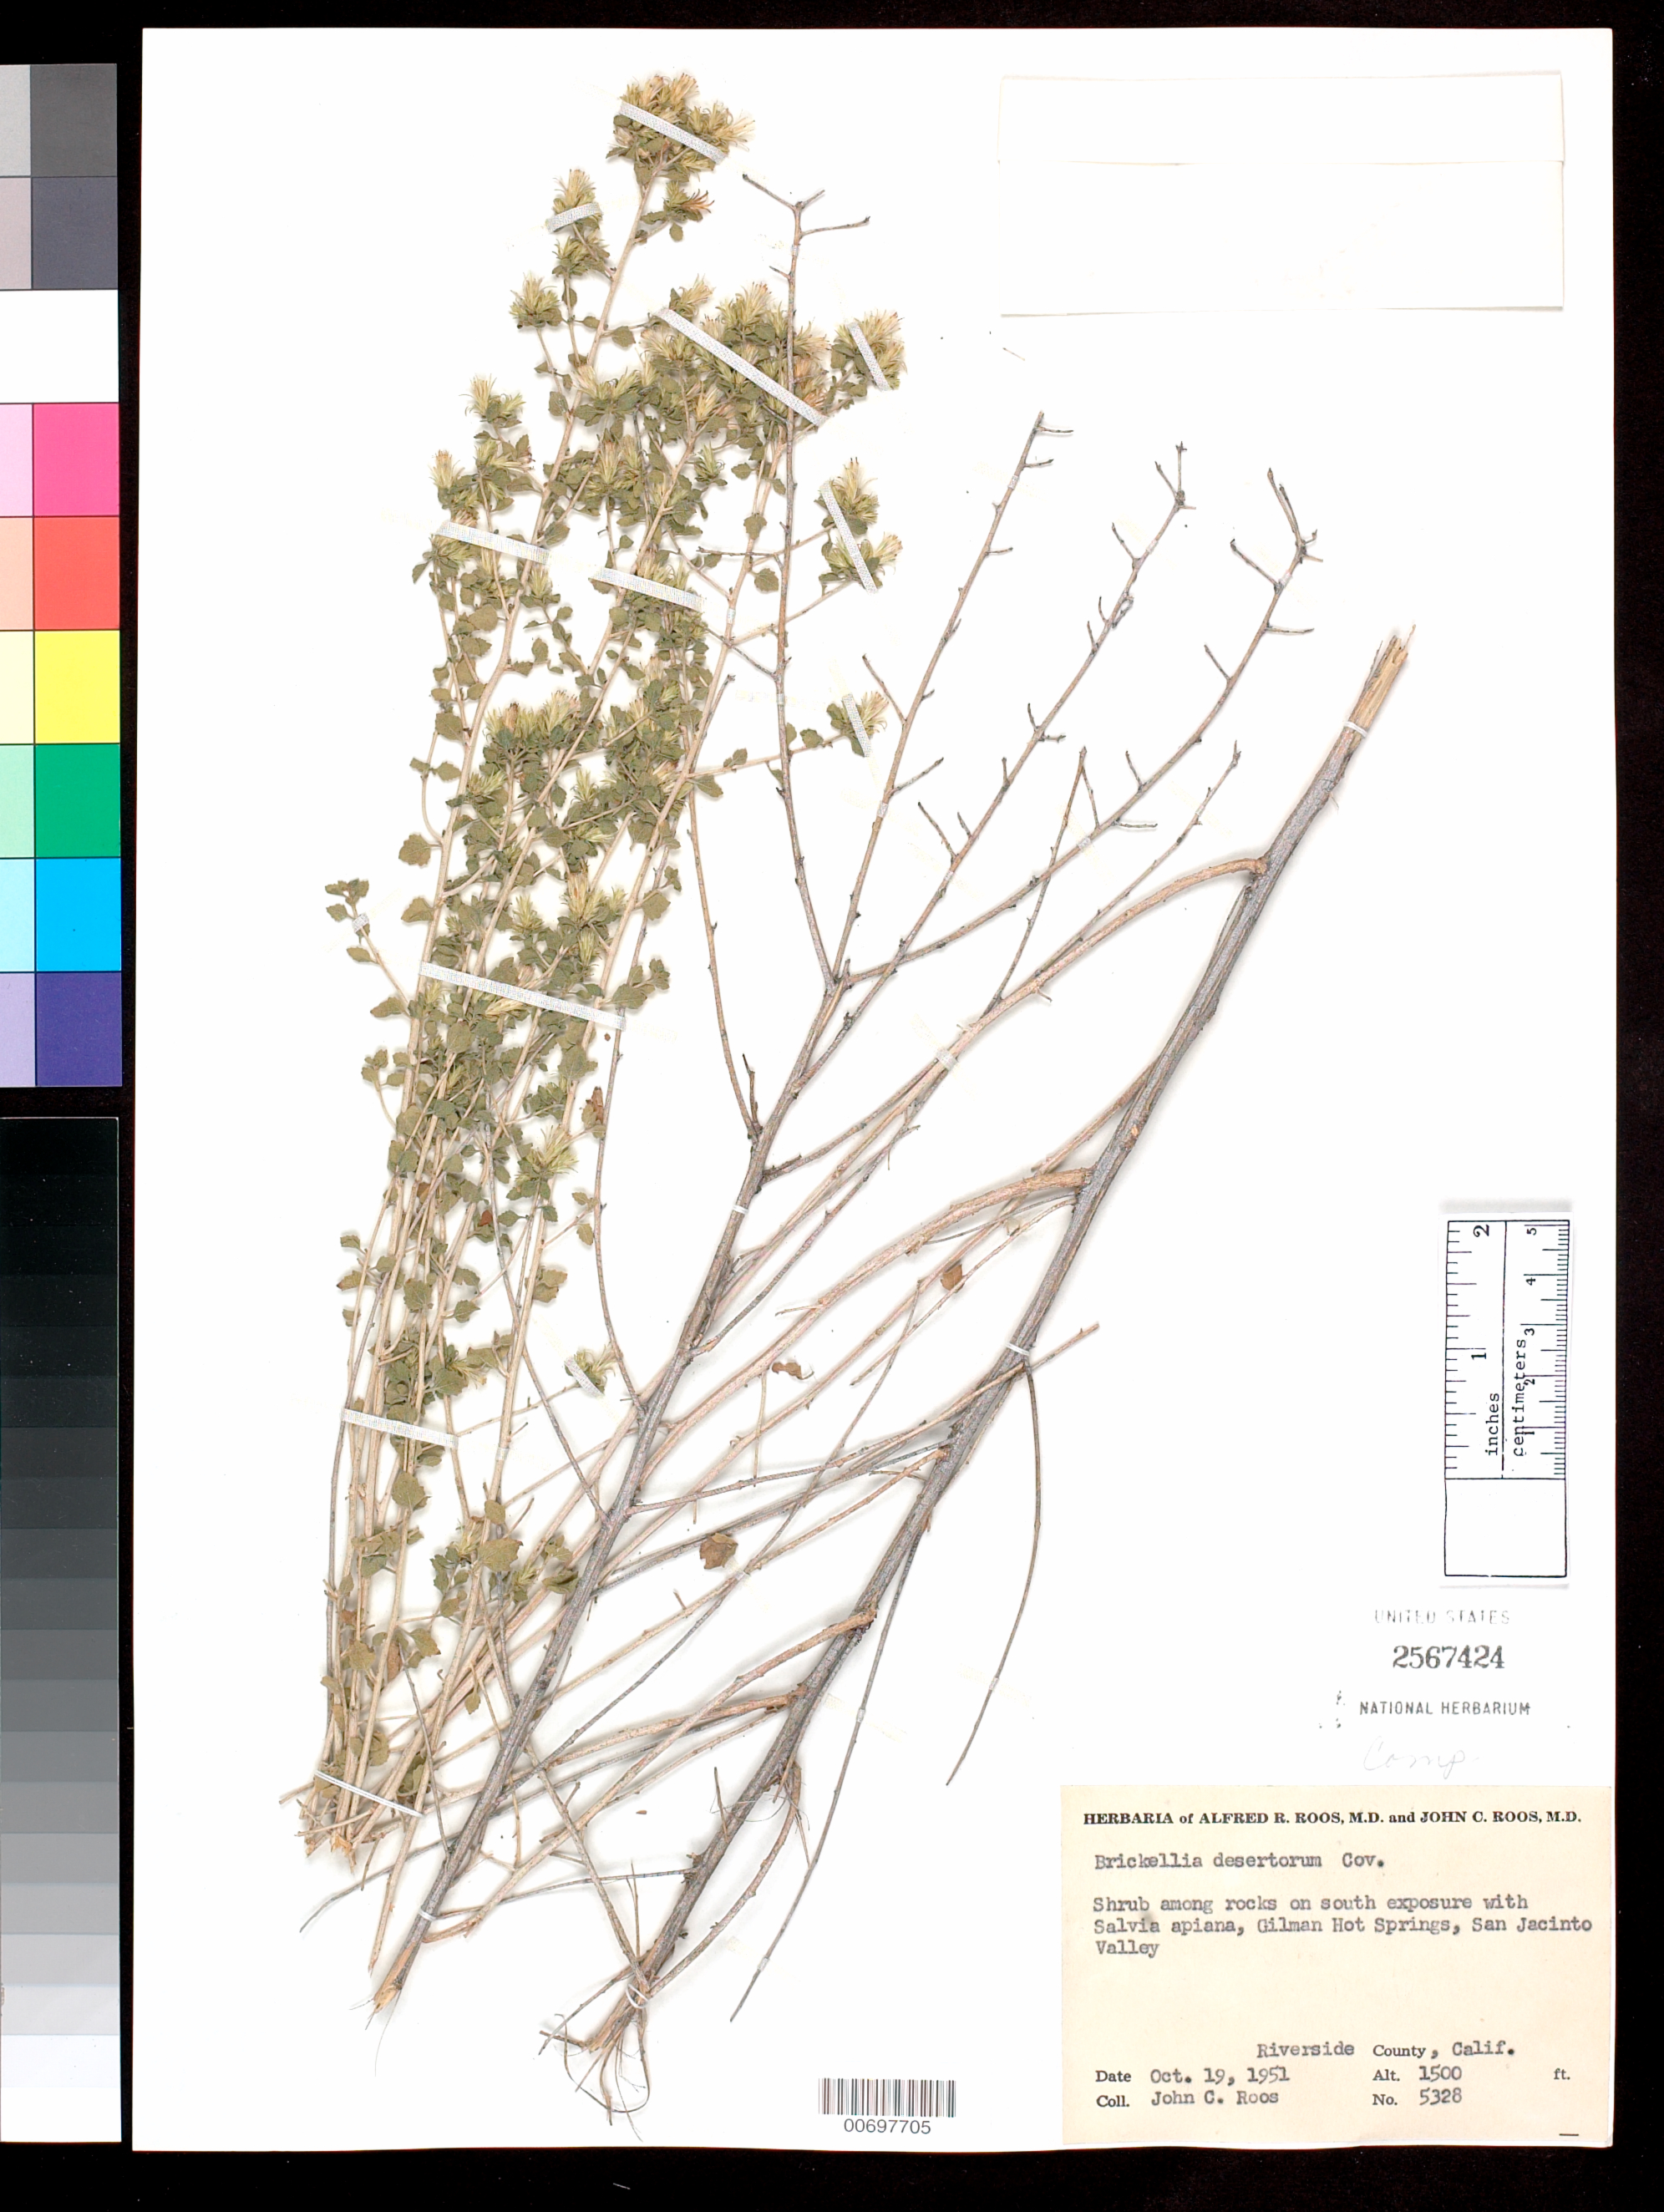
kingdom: Plantae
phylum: Tracheophyta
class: Magnoliopsida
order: Asterales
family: Asteraceae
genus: Brickellia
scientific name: Brickellia desertorum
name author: Coville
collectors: J. C. Roos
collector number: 5328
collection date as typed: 19 Oct 1951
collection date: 1951-10-19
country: United States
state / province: California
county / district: Riverside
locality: Gilman Hot Springs, San Jacinto Valley.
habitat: Among rocks on south exposure with Salvia apiana.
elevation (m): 457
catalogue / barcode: US 2567424